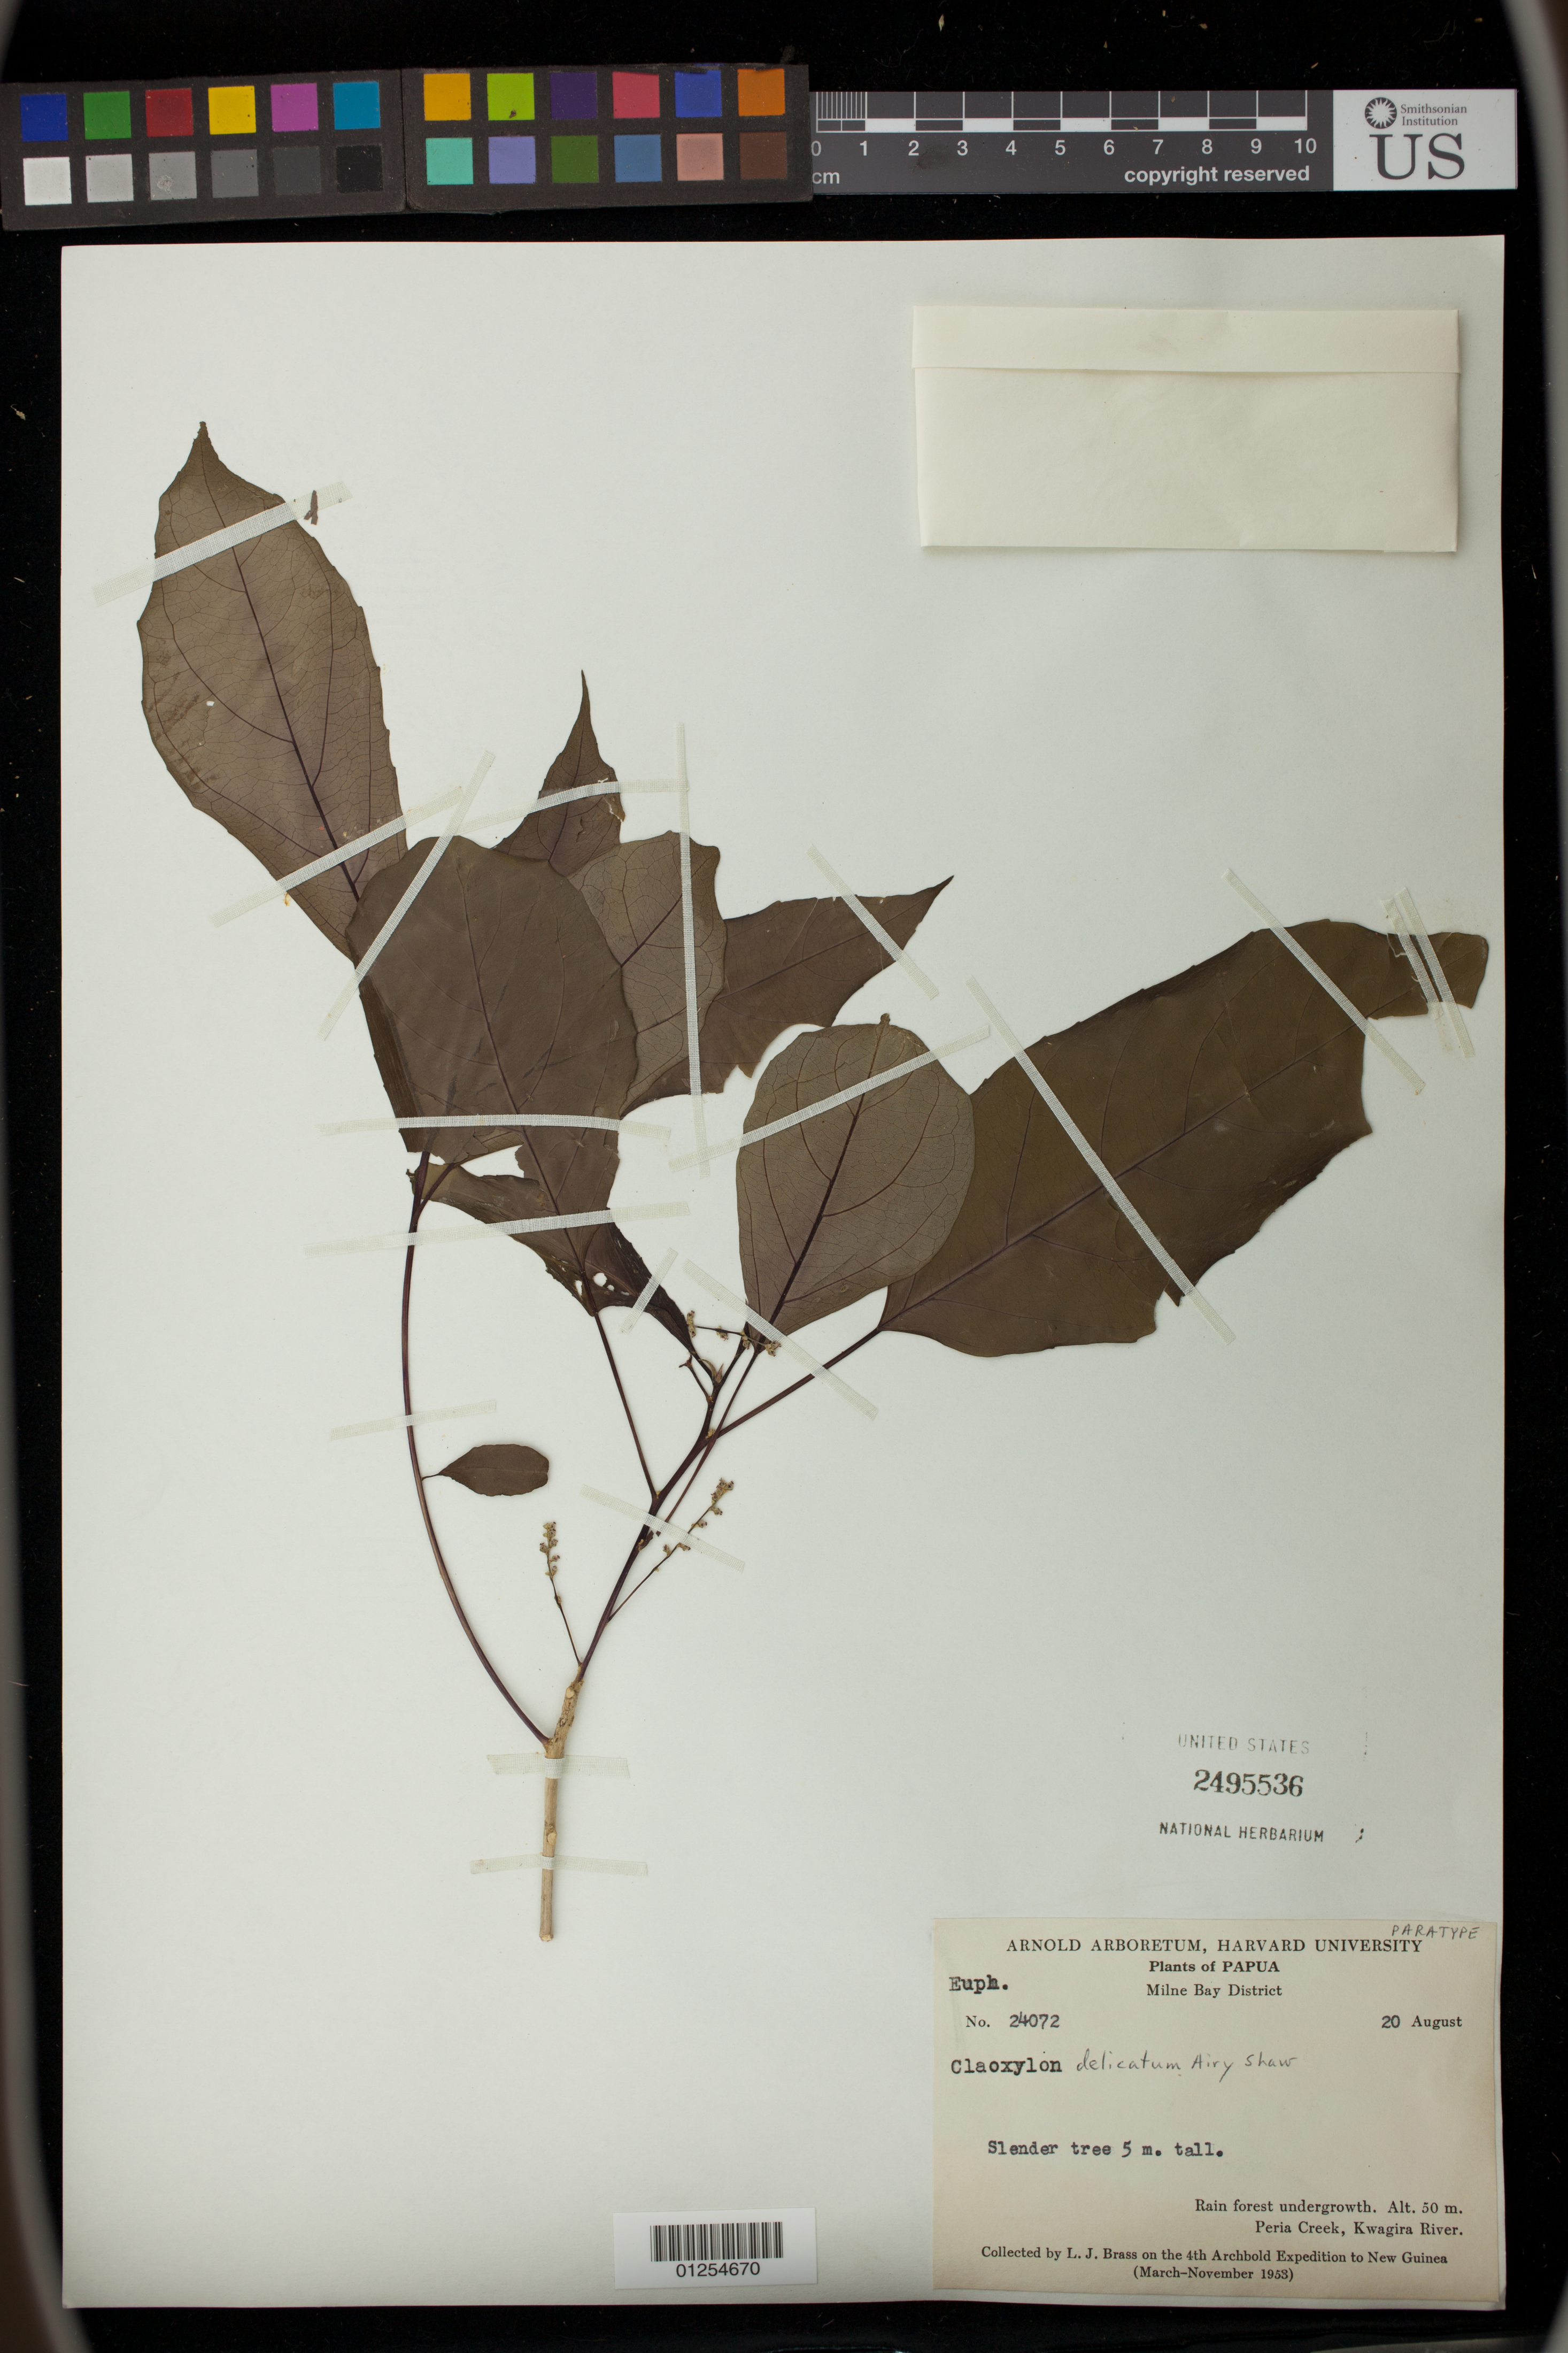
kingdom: Plantae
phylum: Tracheophyta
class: Magnoliopsida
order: Malpighiales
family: Euphorbiaceae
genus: Claoxylon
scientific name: Claoxylon delicatum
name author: Airy Shaw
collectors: L. J. Brass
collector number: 24072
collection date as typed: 20 Aug 1953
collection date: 1953-08-20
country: Papua New Guinea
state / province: Milne Bay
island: New Guinea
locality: Peria creek, kwagira river.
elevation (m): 50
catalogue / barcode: US 2495536